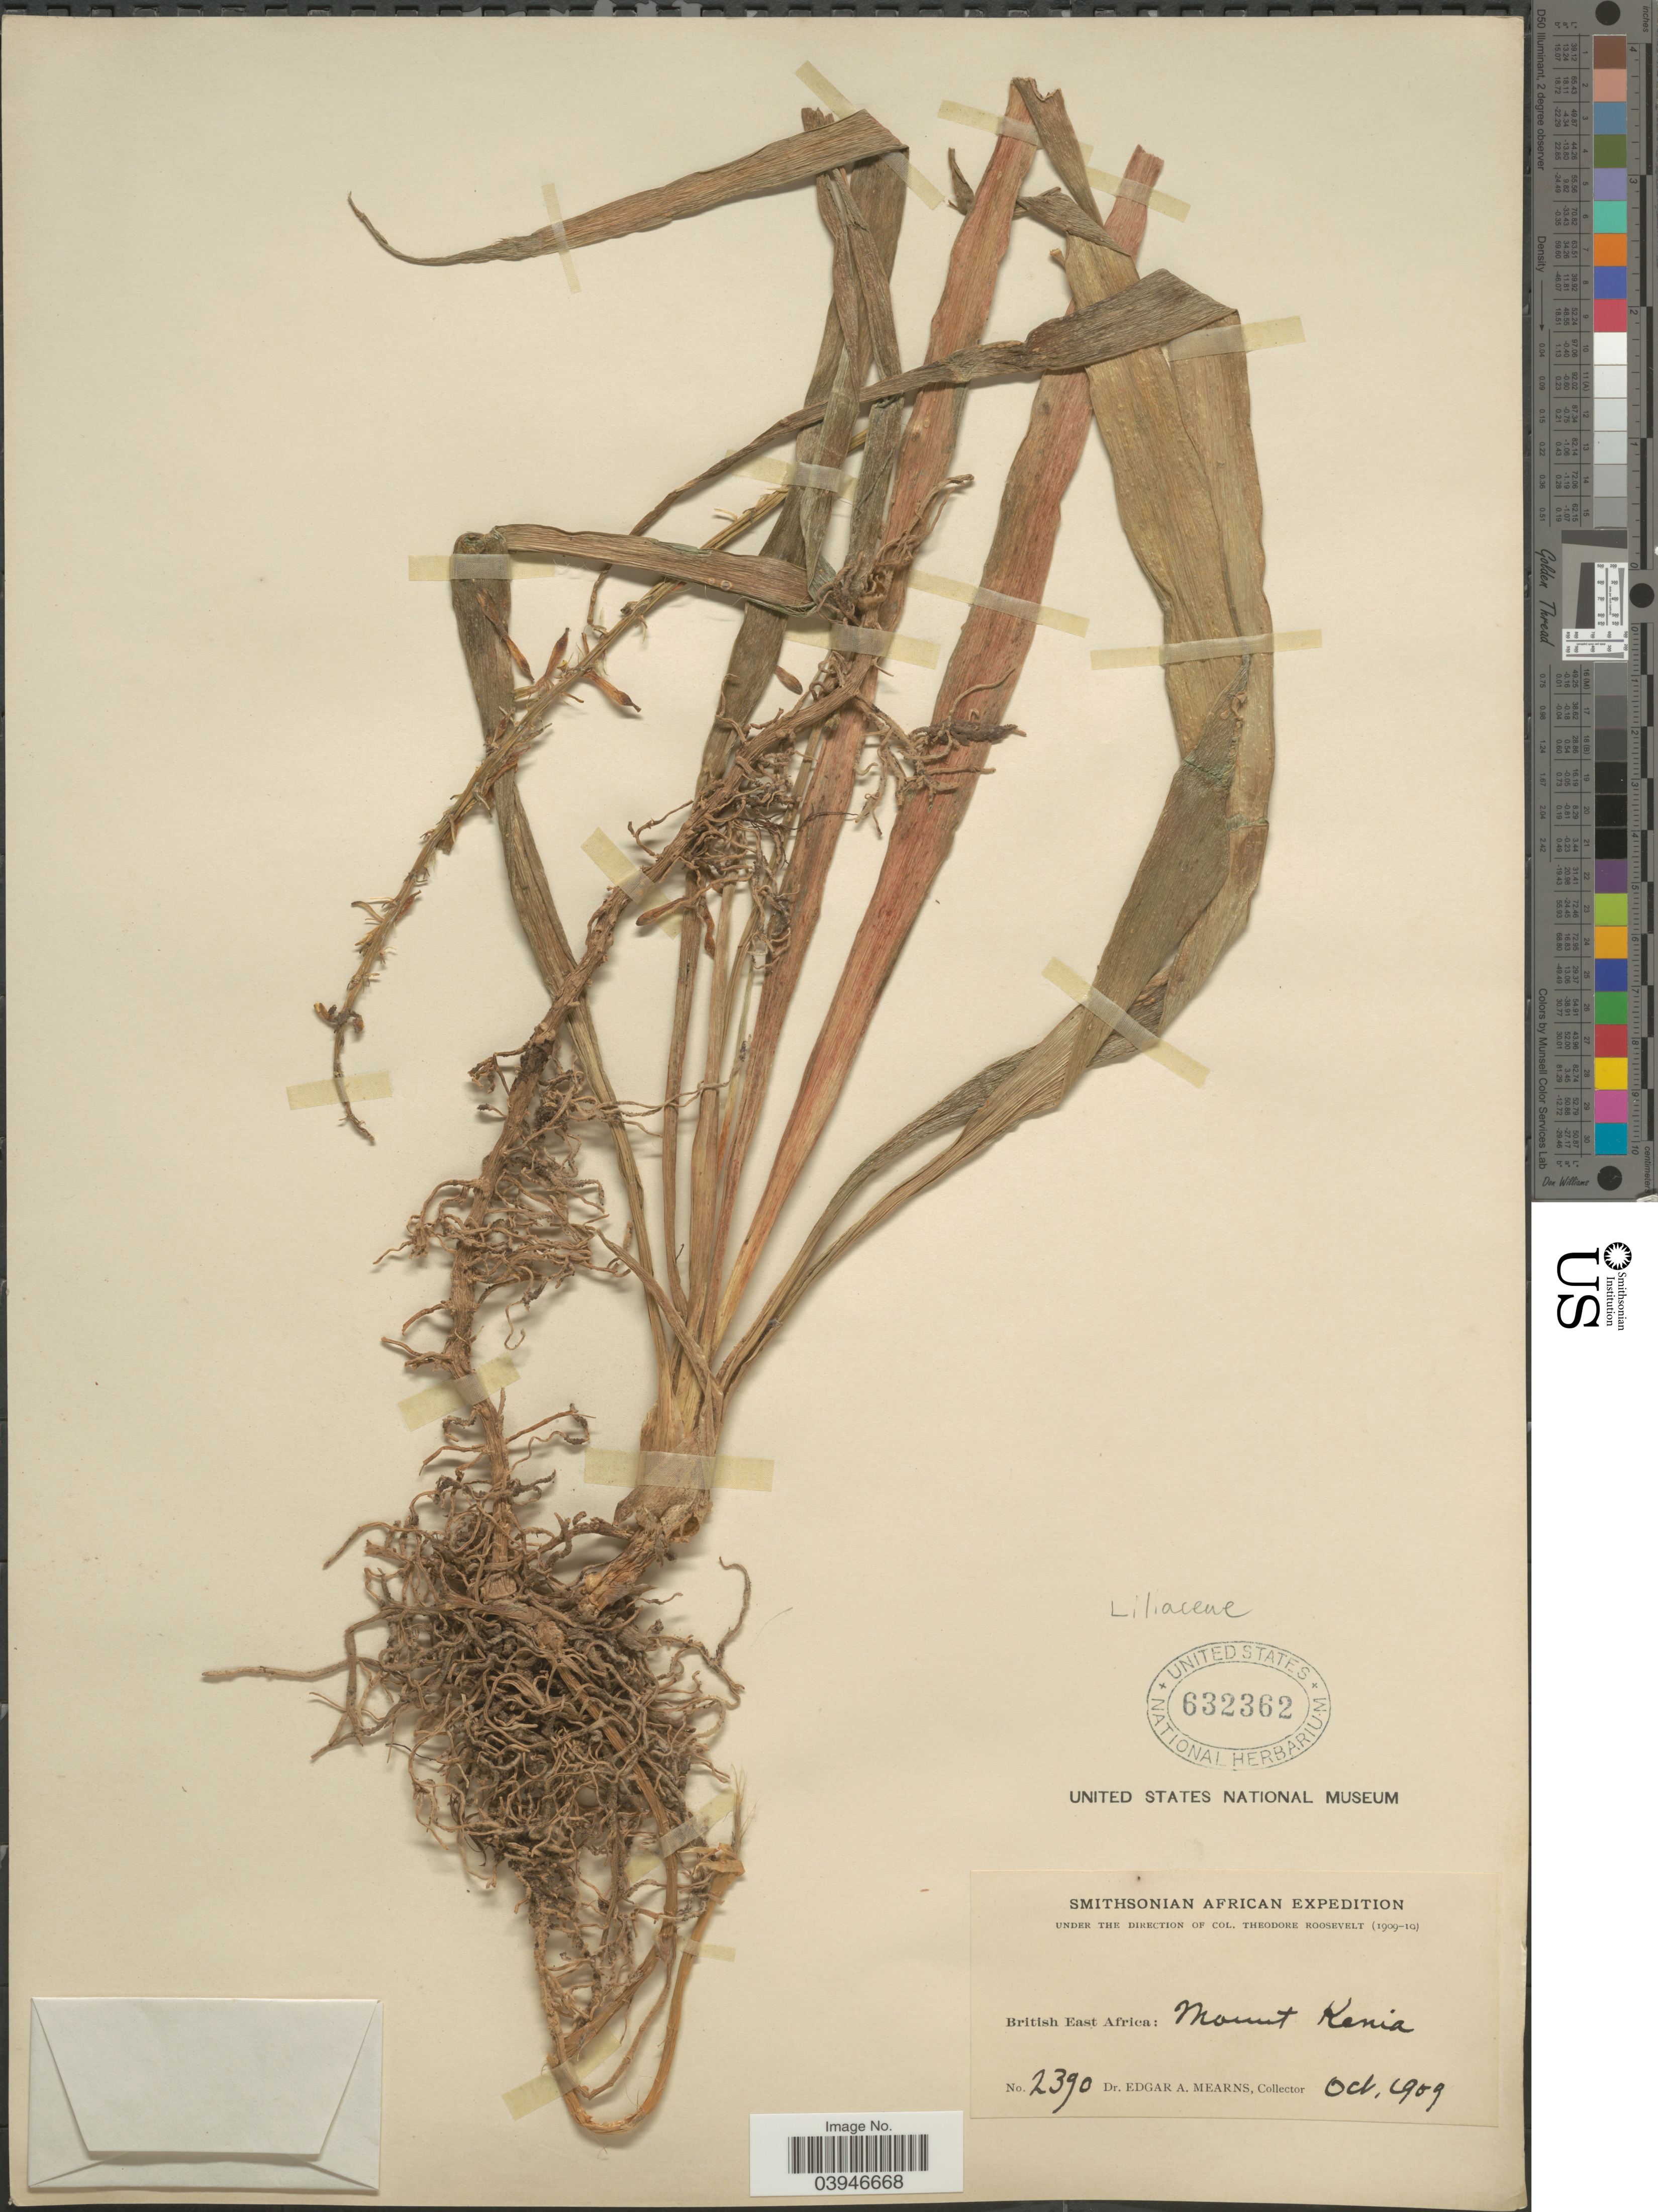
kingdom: Plantae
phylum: Tracheophyta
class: Liliopsida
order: Liliales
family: Liliaceae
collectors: E. A. Mearns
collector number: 2390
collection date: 1909-10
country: Kenya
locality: British East Africa: Mount Kenia.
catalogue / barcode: US 632362